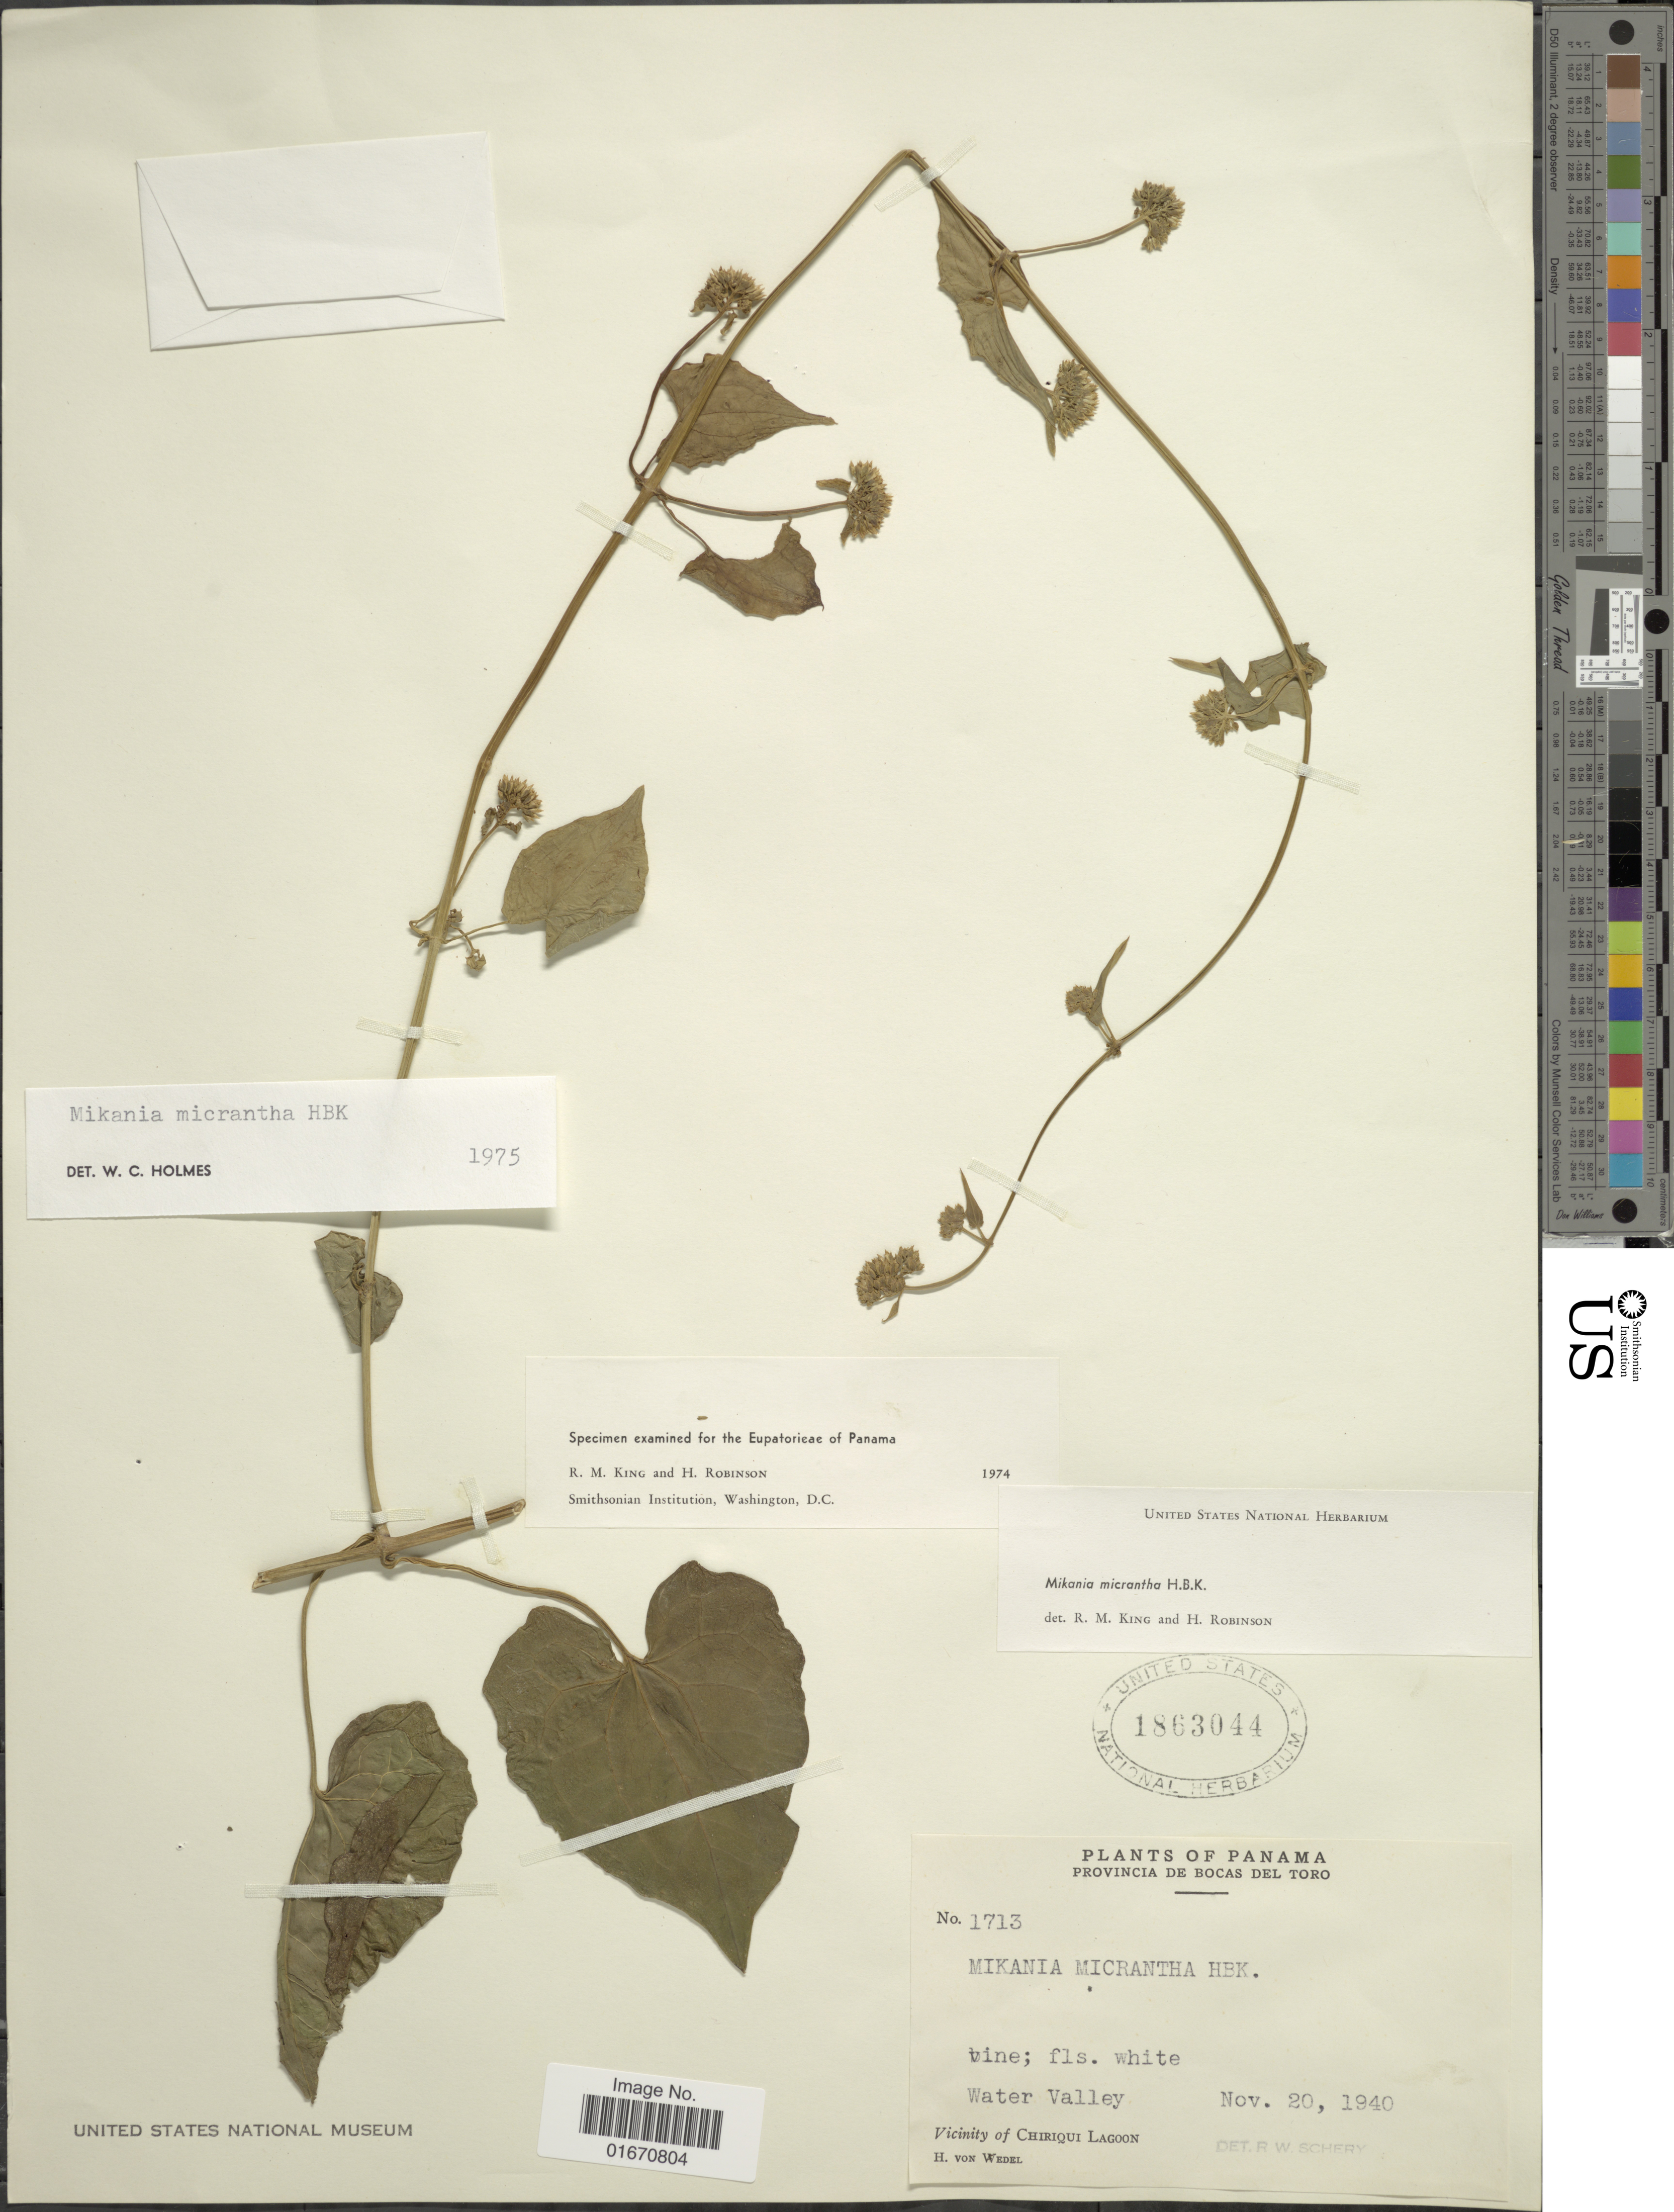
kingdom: Plantae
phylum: Tracheophyta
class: Magnoliopsida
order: Asterales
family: Asteraceae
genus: Mikania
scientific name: Mikania micrantha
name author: Kunth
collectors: H. von Wedel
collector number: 1713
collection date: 1940-11-20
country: Panama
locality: Provincia de Bocas del Toro, Water Valley, Vicinity of Chiriqui Lagoon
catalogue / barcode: US 1863044